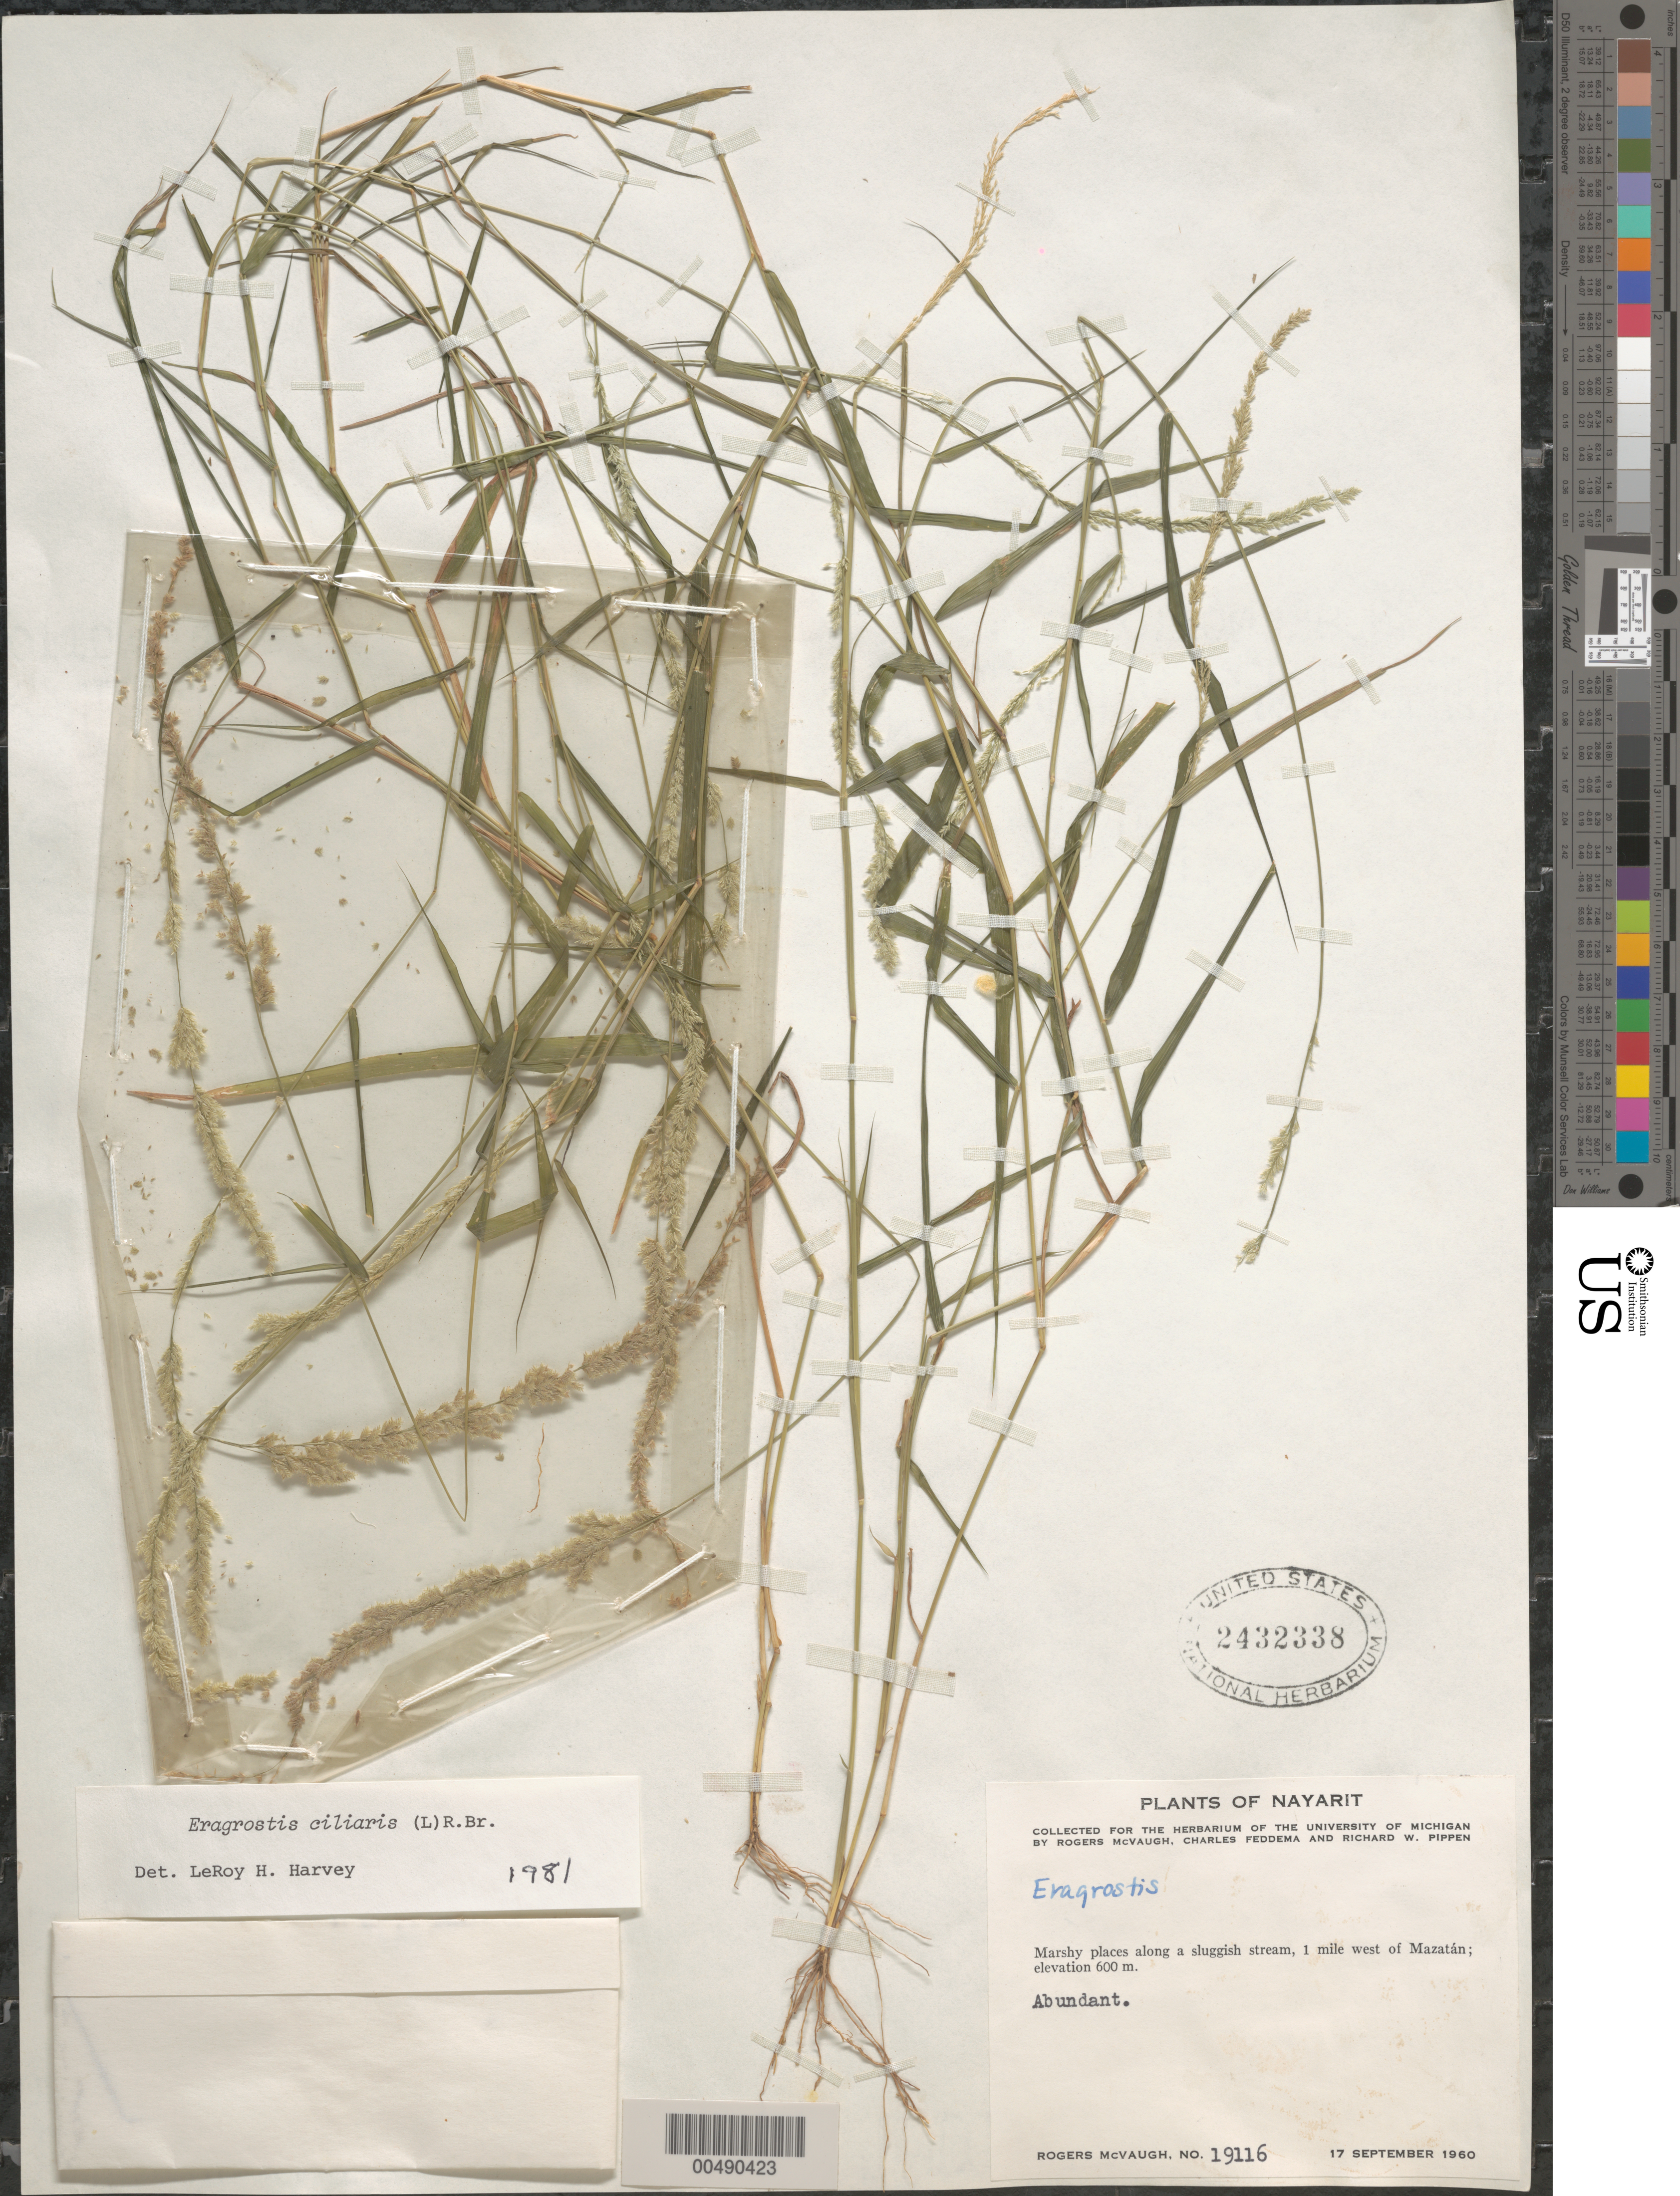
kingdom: Plantae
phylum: Tracheophyta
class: Liliopsida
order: Poales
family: Poaceae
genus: Eragrostis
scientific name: Eragrostis ciliaris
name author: (L.) R. Br.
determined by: Harvey, L. H.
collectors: R. McVaugh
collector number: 19116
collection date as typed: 17 Sep 1960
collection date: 1960-09-17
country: Mexico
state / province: Nayarit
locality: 1 mi W of Mazatán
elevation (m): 600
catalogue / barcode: US 2432338